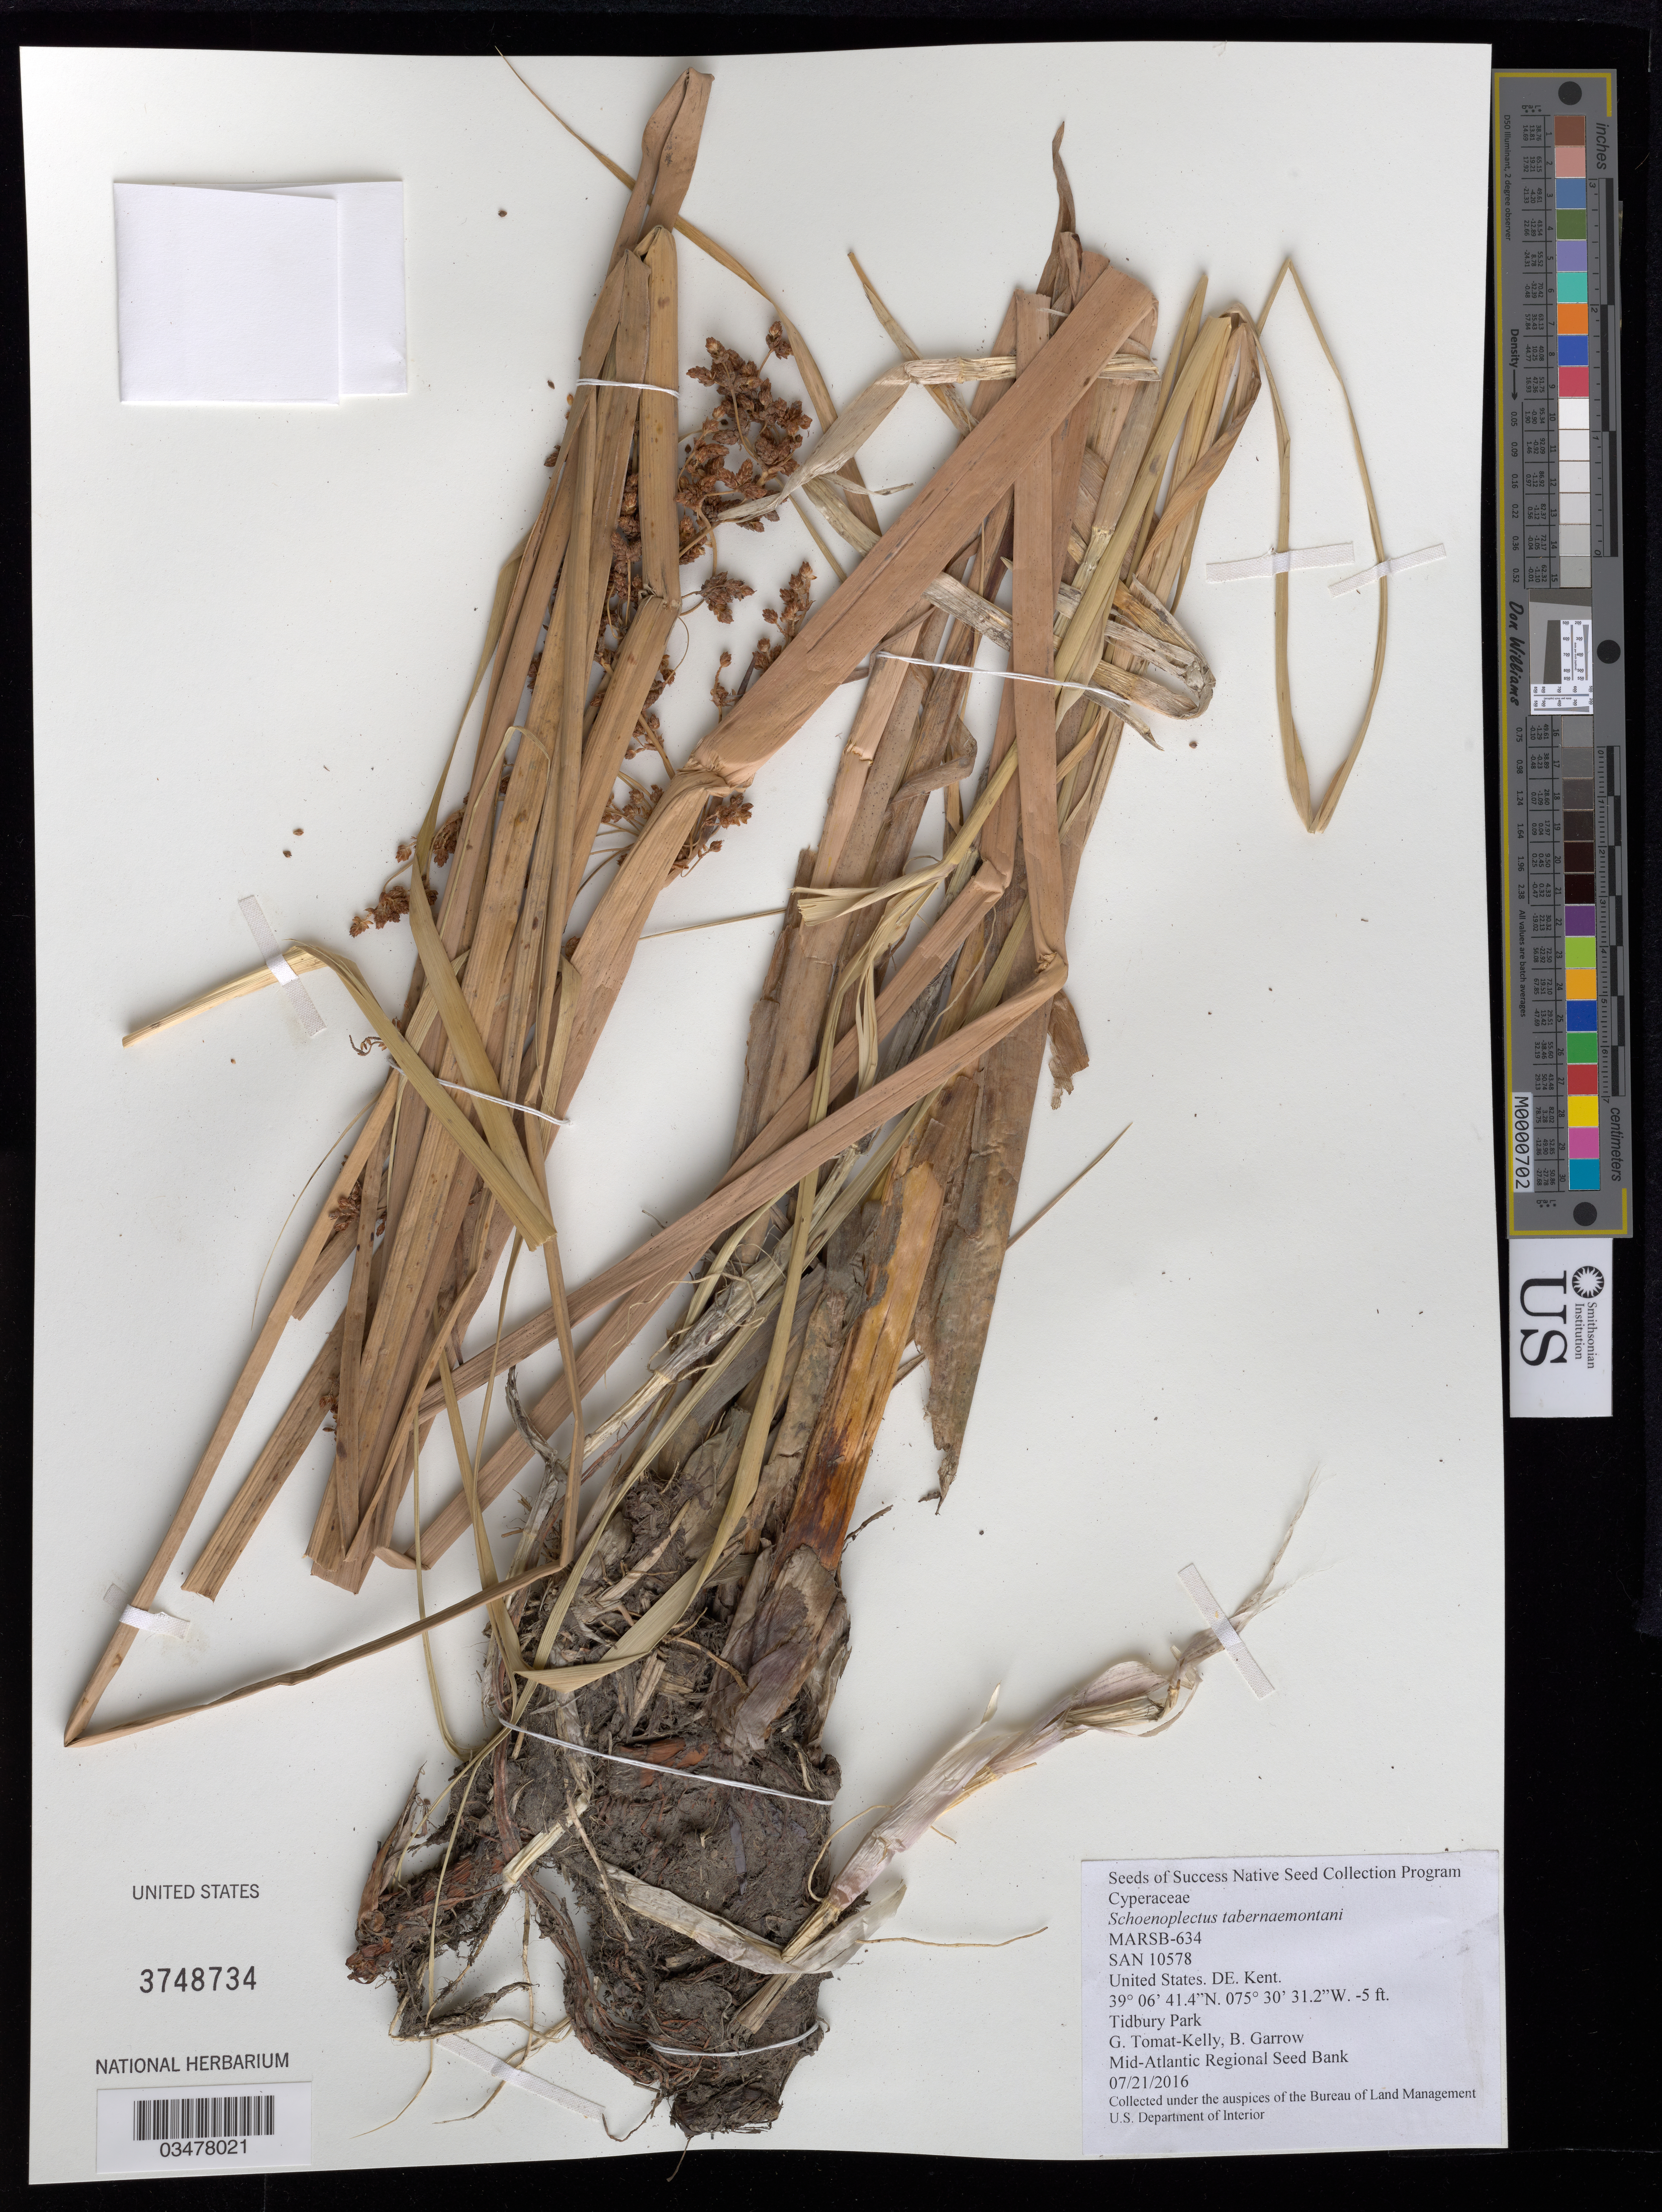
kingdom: Plantae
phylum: Tracheophyta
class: Liliopsida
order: Poales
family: Cyperaceae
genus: Schoenoplectus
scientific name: Schoenoplectus tabernaemontani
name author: (C.C. Gmel.) Palla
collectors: G. Tomat-Kelly & B. Garrow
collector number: MARSB-634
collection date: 2016-07-21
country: United States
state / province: Delaware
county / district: Kent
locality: Tidbury Park, marsh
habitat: wetland/ marsh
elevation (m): -2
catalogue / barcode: US 3748734